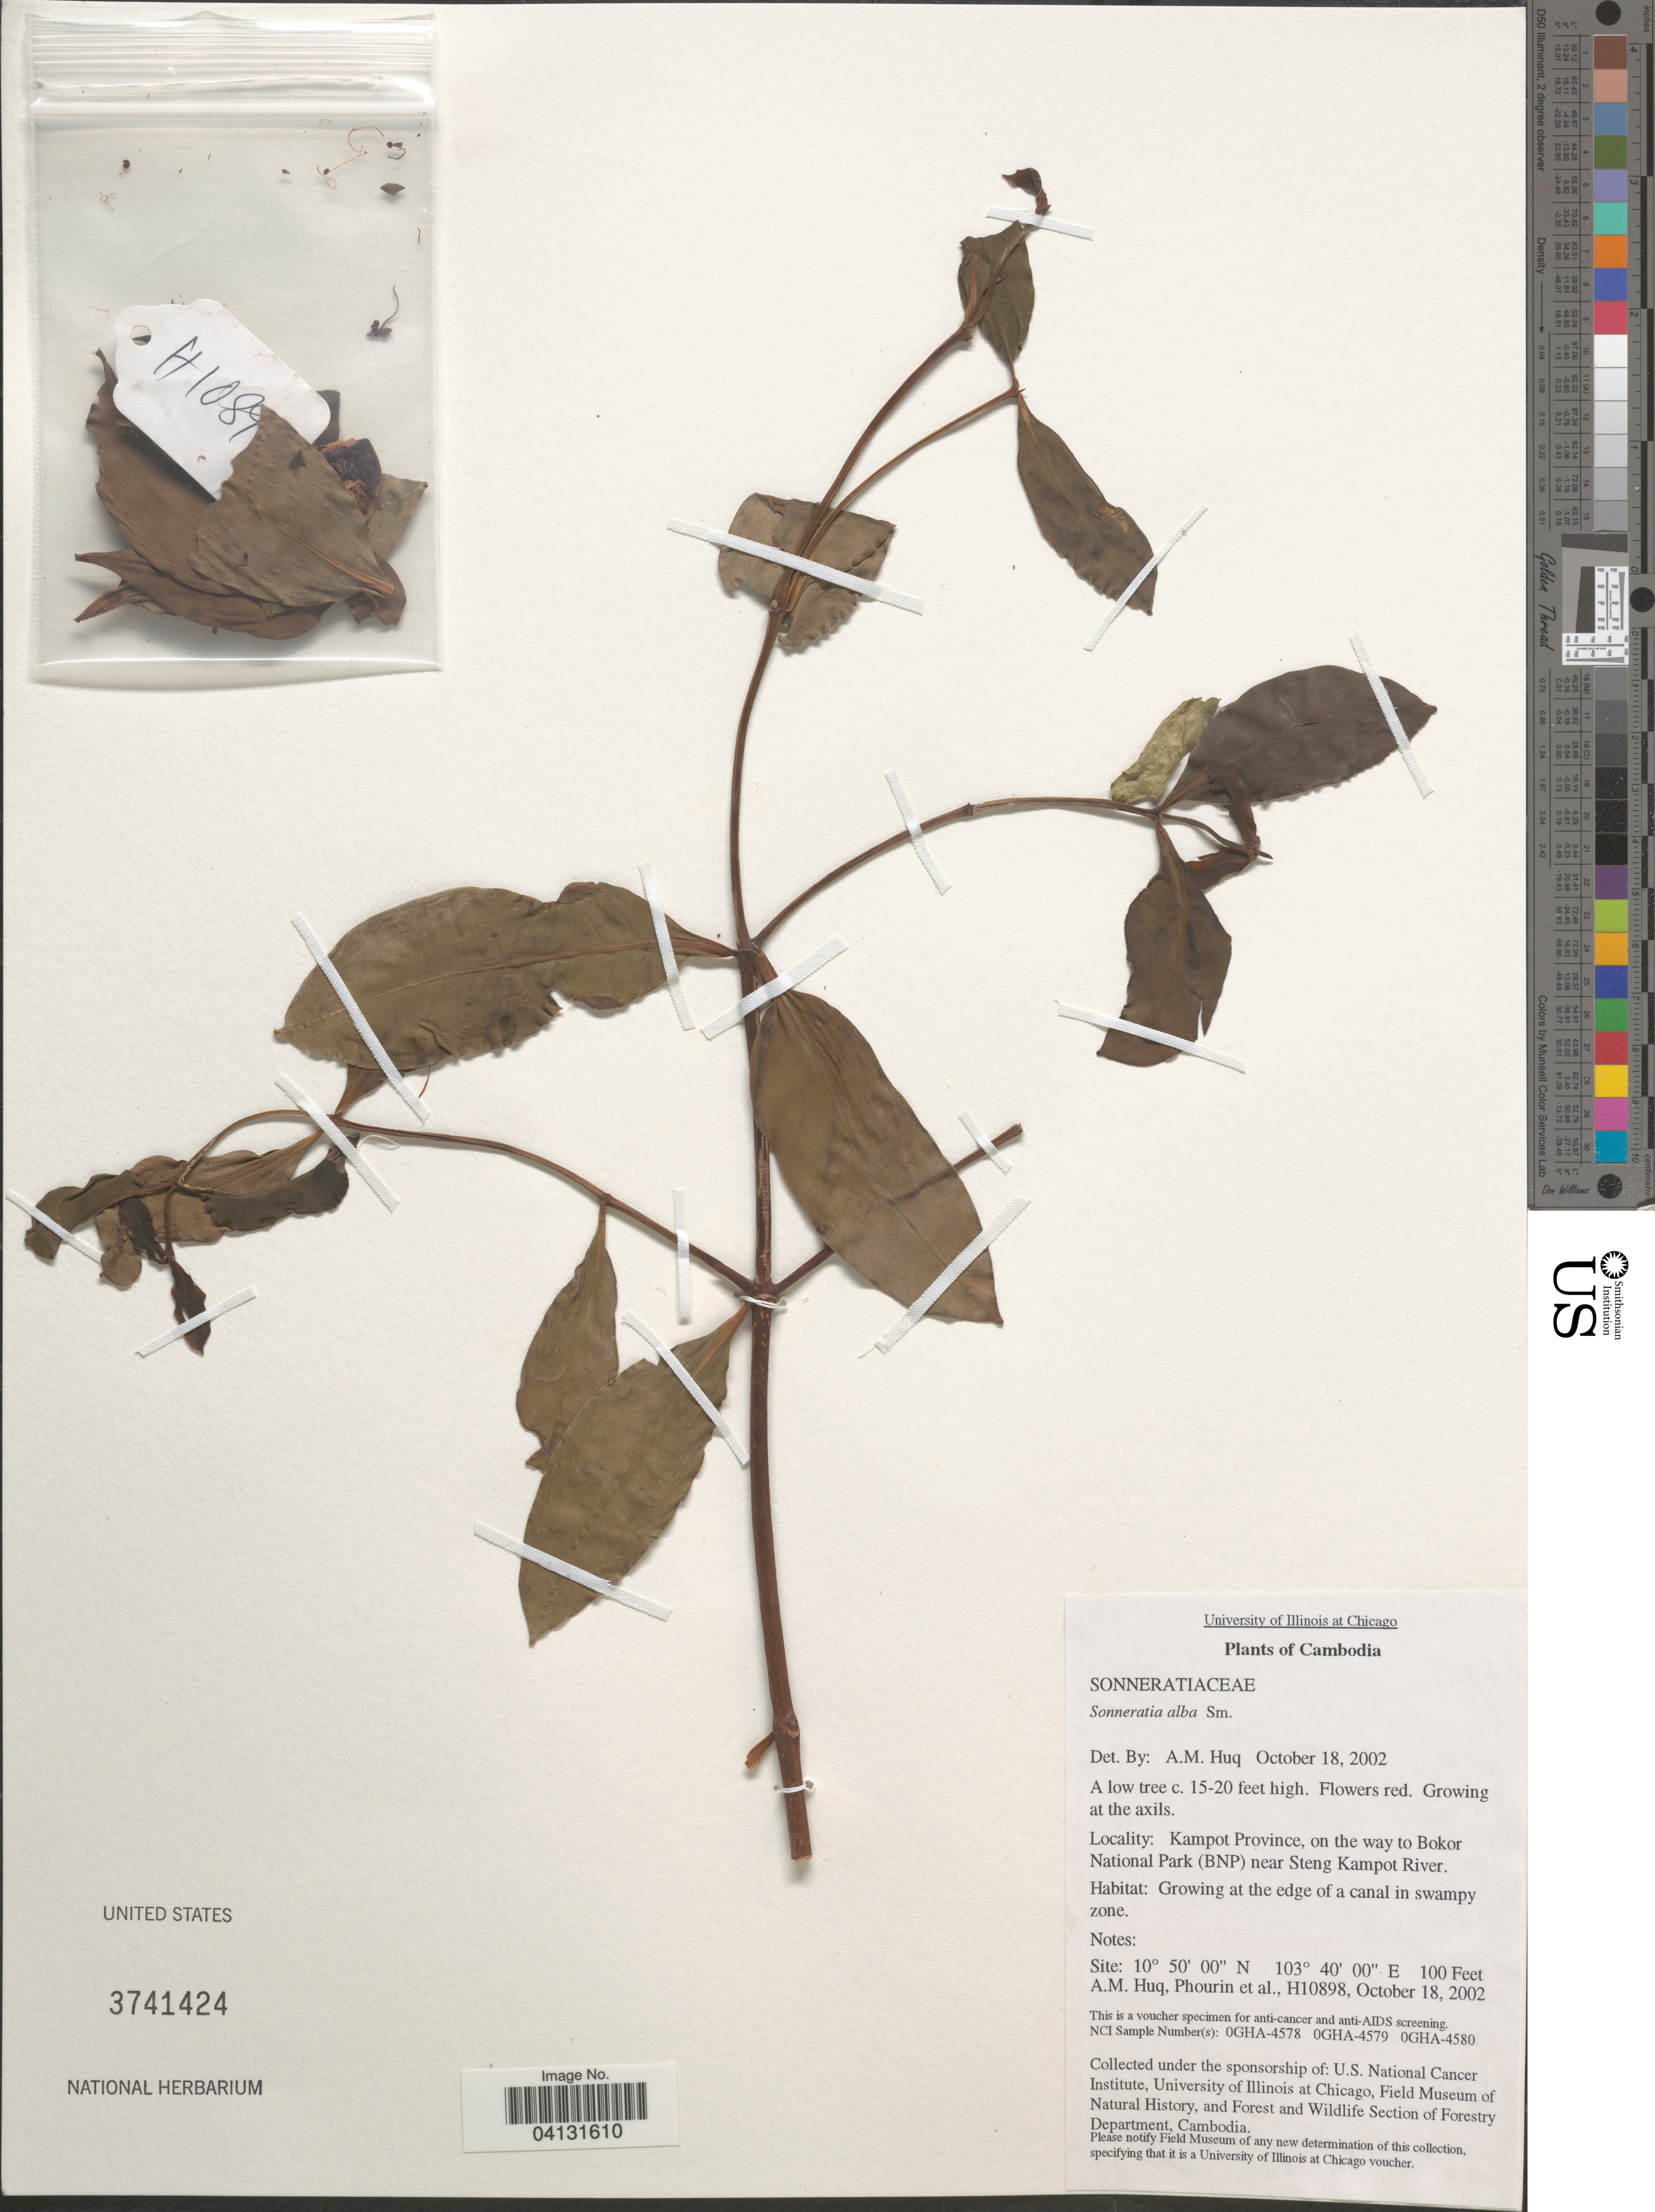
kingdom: Plantae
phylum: Tracheophyta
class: Magnoliopsida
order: Myrtales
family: Lythraceae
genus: Sonneratia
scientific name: Sonneratia alba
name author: Sm.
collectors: A. M. Huq, -- Phourin & et al.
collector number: H10898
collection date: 2002-10-18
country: Cambodia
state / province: Kâmpât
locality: Kampot Province, on the way to Bokor National Park (BNP) near Steng Kampot River.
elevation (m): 30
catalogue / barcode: US 3741424